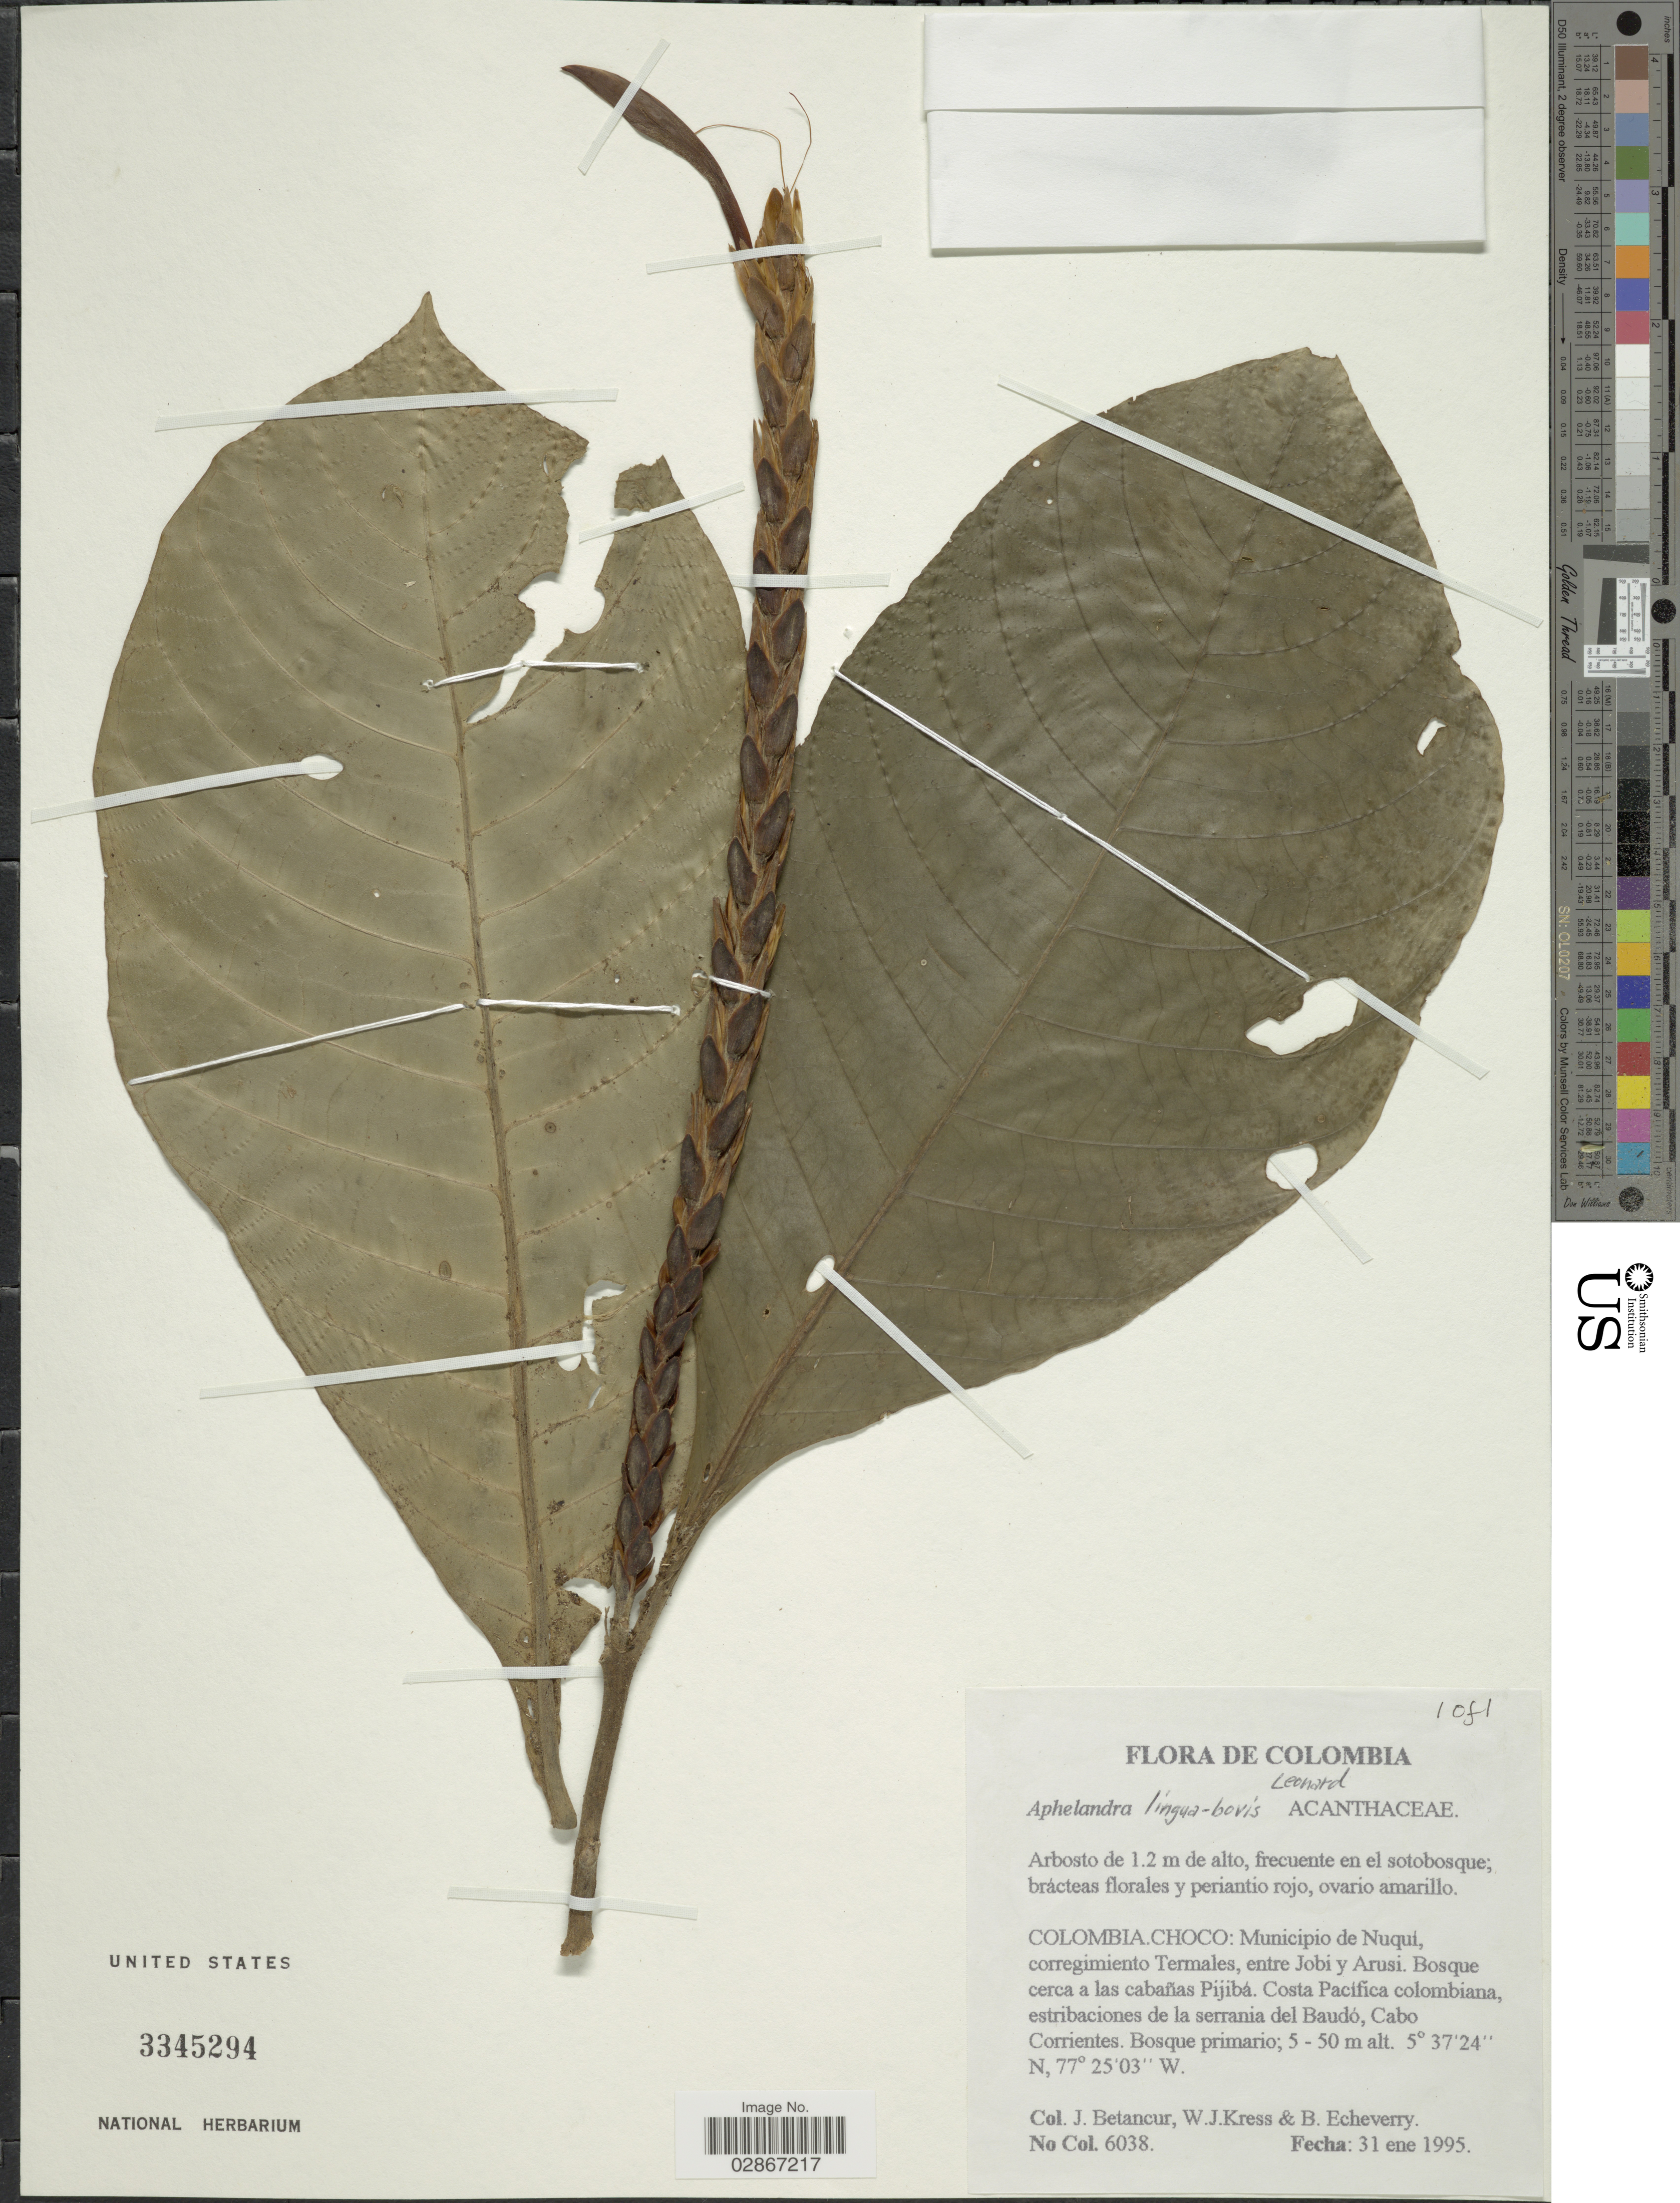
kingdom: Plantae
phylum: Tracheophyta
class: Magnoliopsida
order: Lamiales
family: Acanthaceae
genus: Aphelandra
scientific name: Aphelandra lingua-bovis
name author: Leonard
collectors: J. Betancur, W. J. Kress & B. Echeverry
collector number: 6038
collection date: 1995-01-31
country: Colombia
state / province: Chocó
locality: Municipio de Nuqui, corregimiento Termales, entre Jobi y Arusi. Bosque cerca a las cabañas Pijibá. Costa Pacífica colombiana, estribaciones de la serrania del Baudó, Cabo Corrientes.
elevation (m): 5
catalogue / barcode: US 3345294